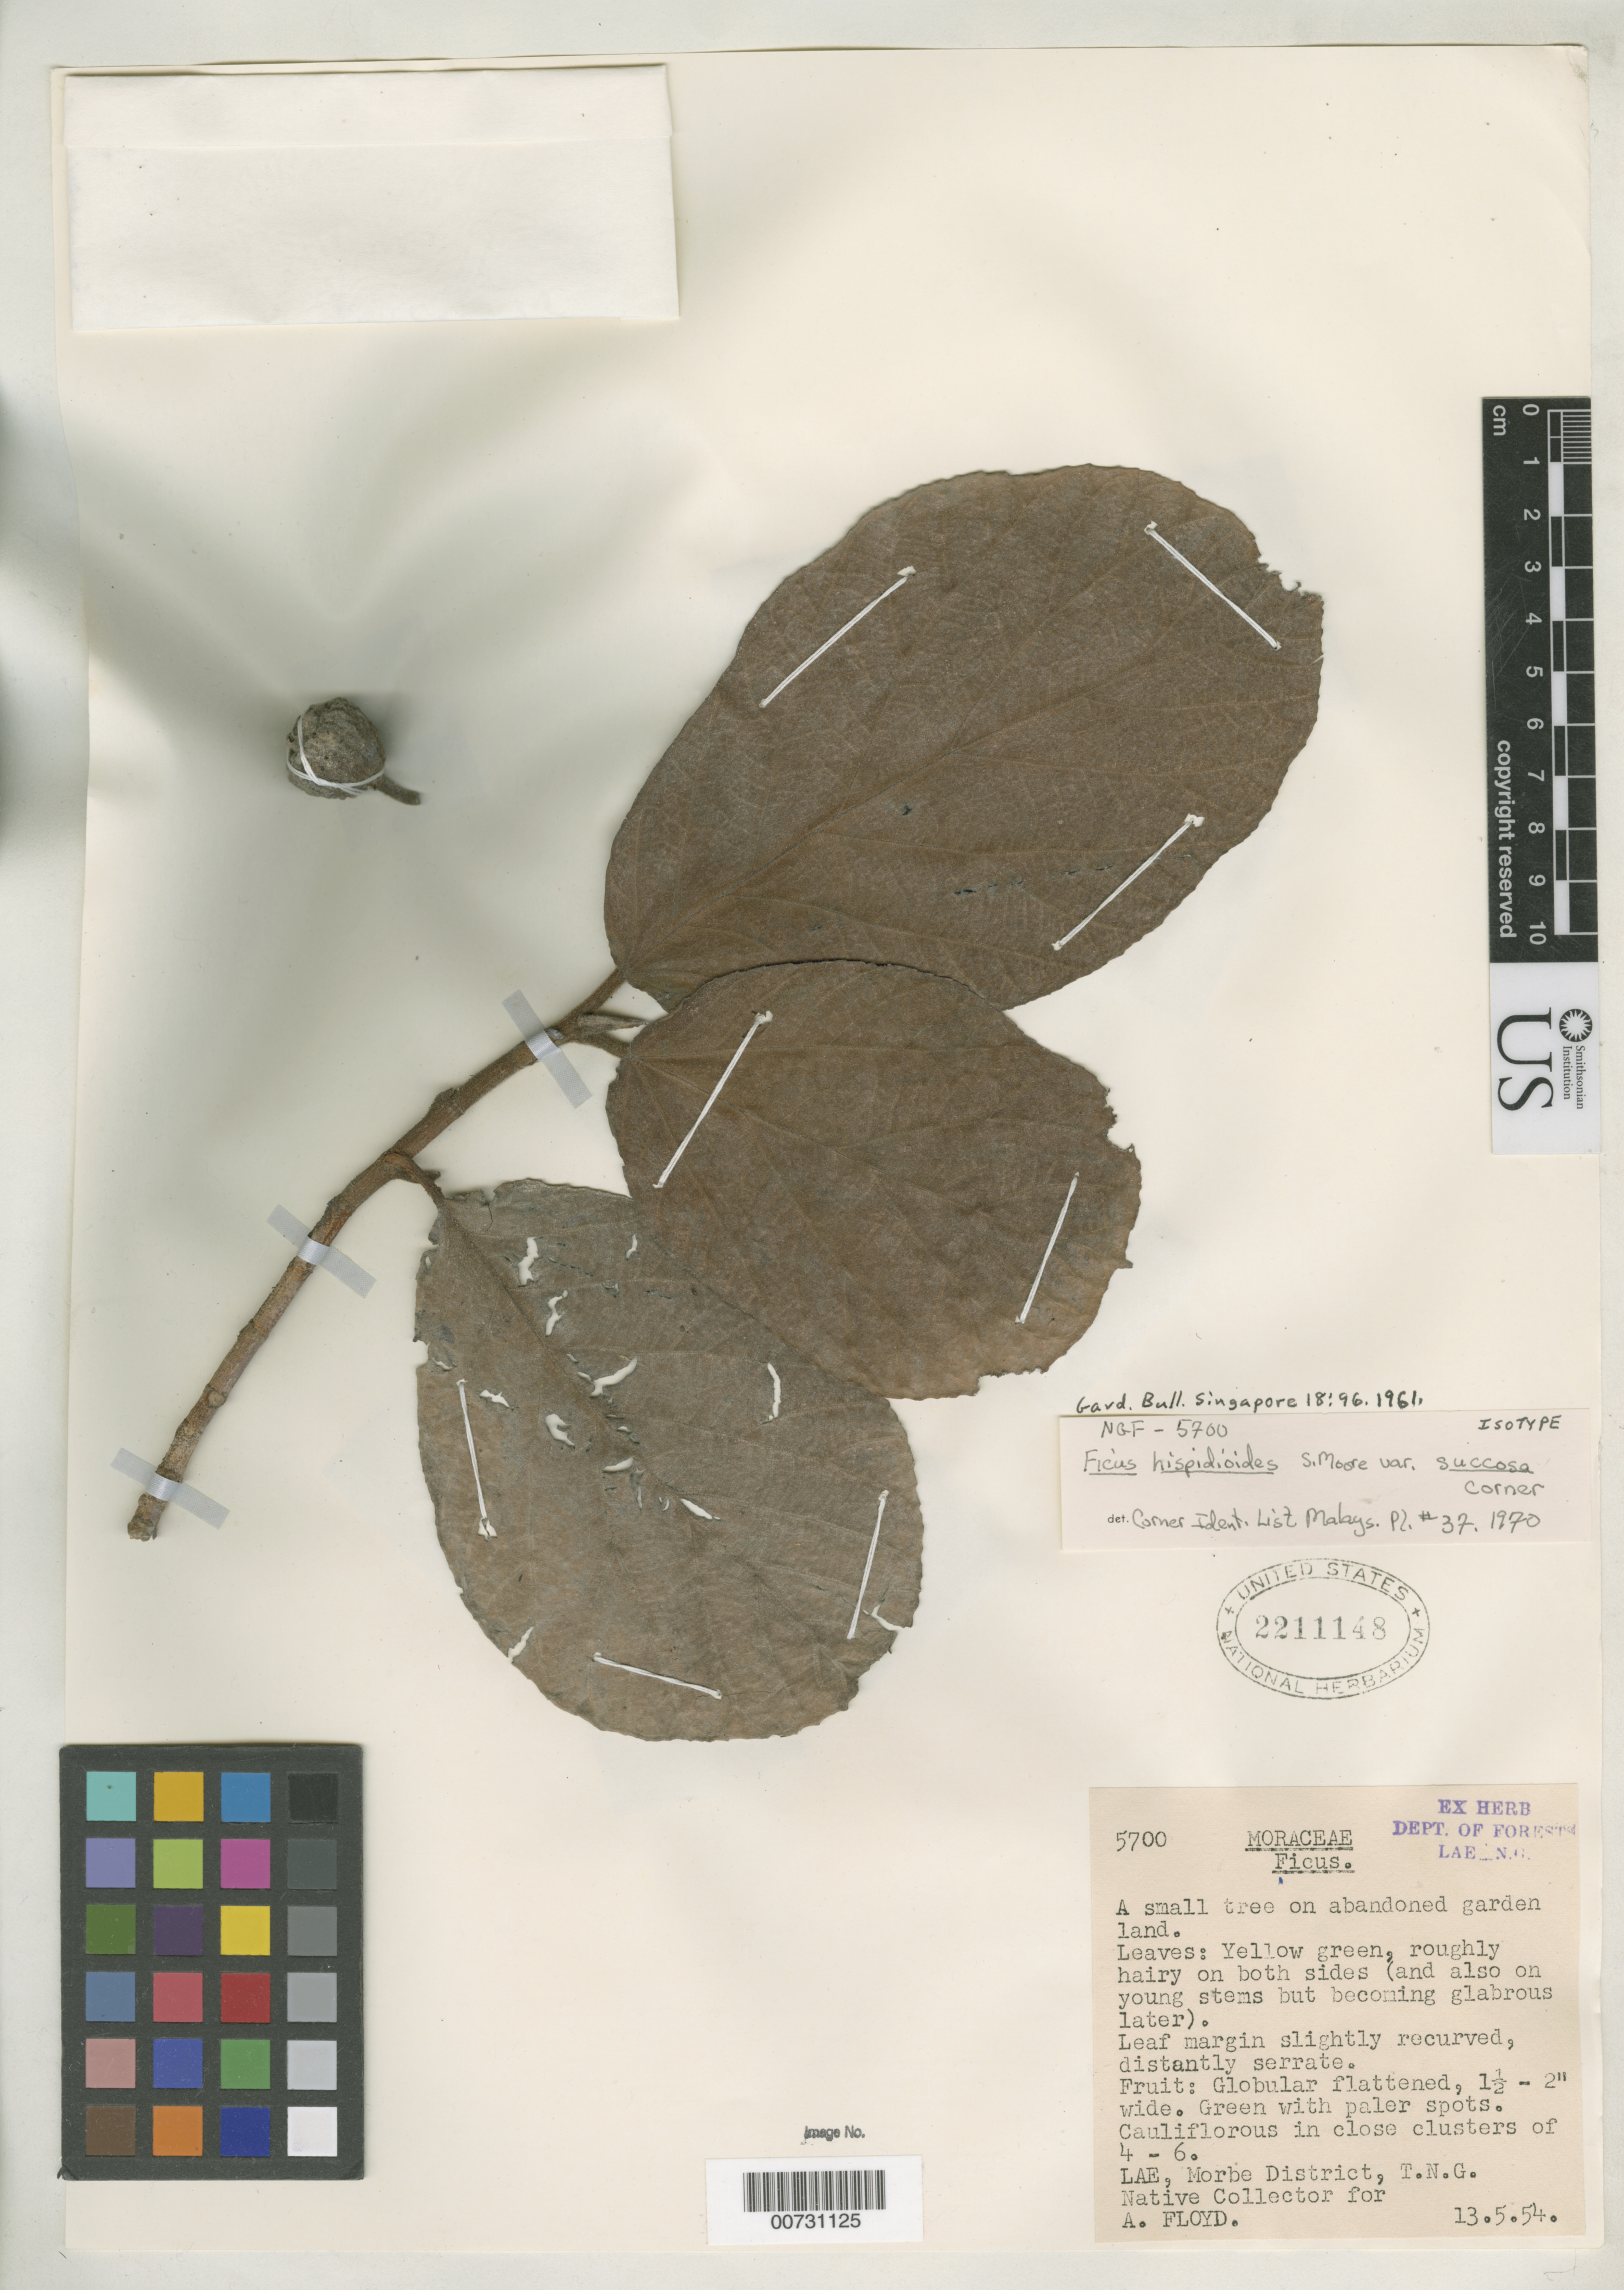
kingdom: Plantae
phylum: Tracheophyta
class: Magnoliopsida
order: Rosales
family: Moraceae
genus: Ficus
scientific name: Ficus hispidioides var. succosa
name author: Corner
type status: Isotype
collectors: Native collector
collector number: Floyd 5700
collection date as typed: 13 May 1954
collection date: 1954-05-13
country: Papua New Guinea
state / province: Morobe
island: New Guinea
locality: LAE, Morbe [sic] District, T.N.G.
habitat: A small tree on abandoned garden land.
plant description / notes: Protologue, "NGF 5700"; label, "Native Collector for A. FLOYD"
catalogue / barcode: US 2211148